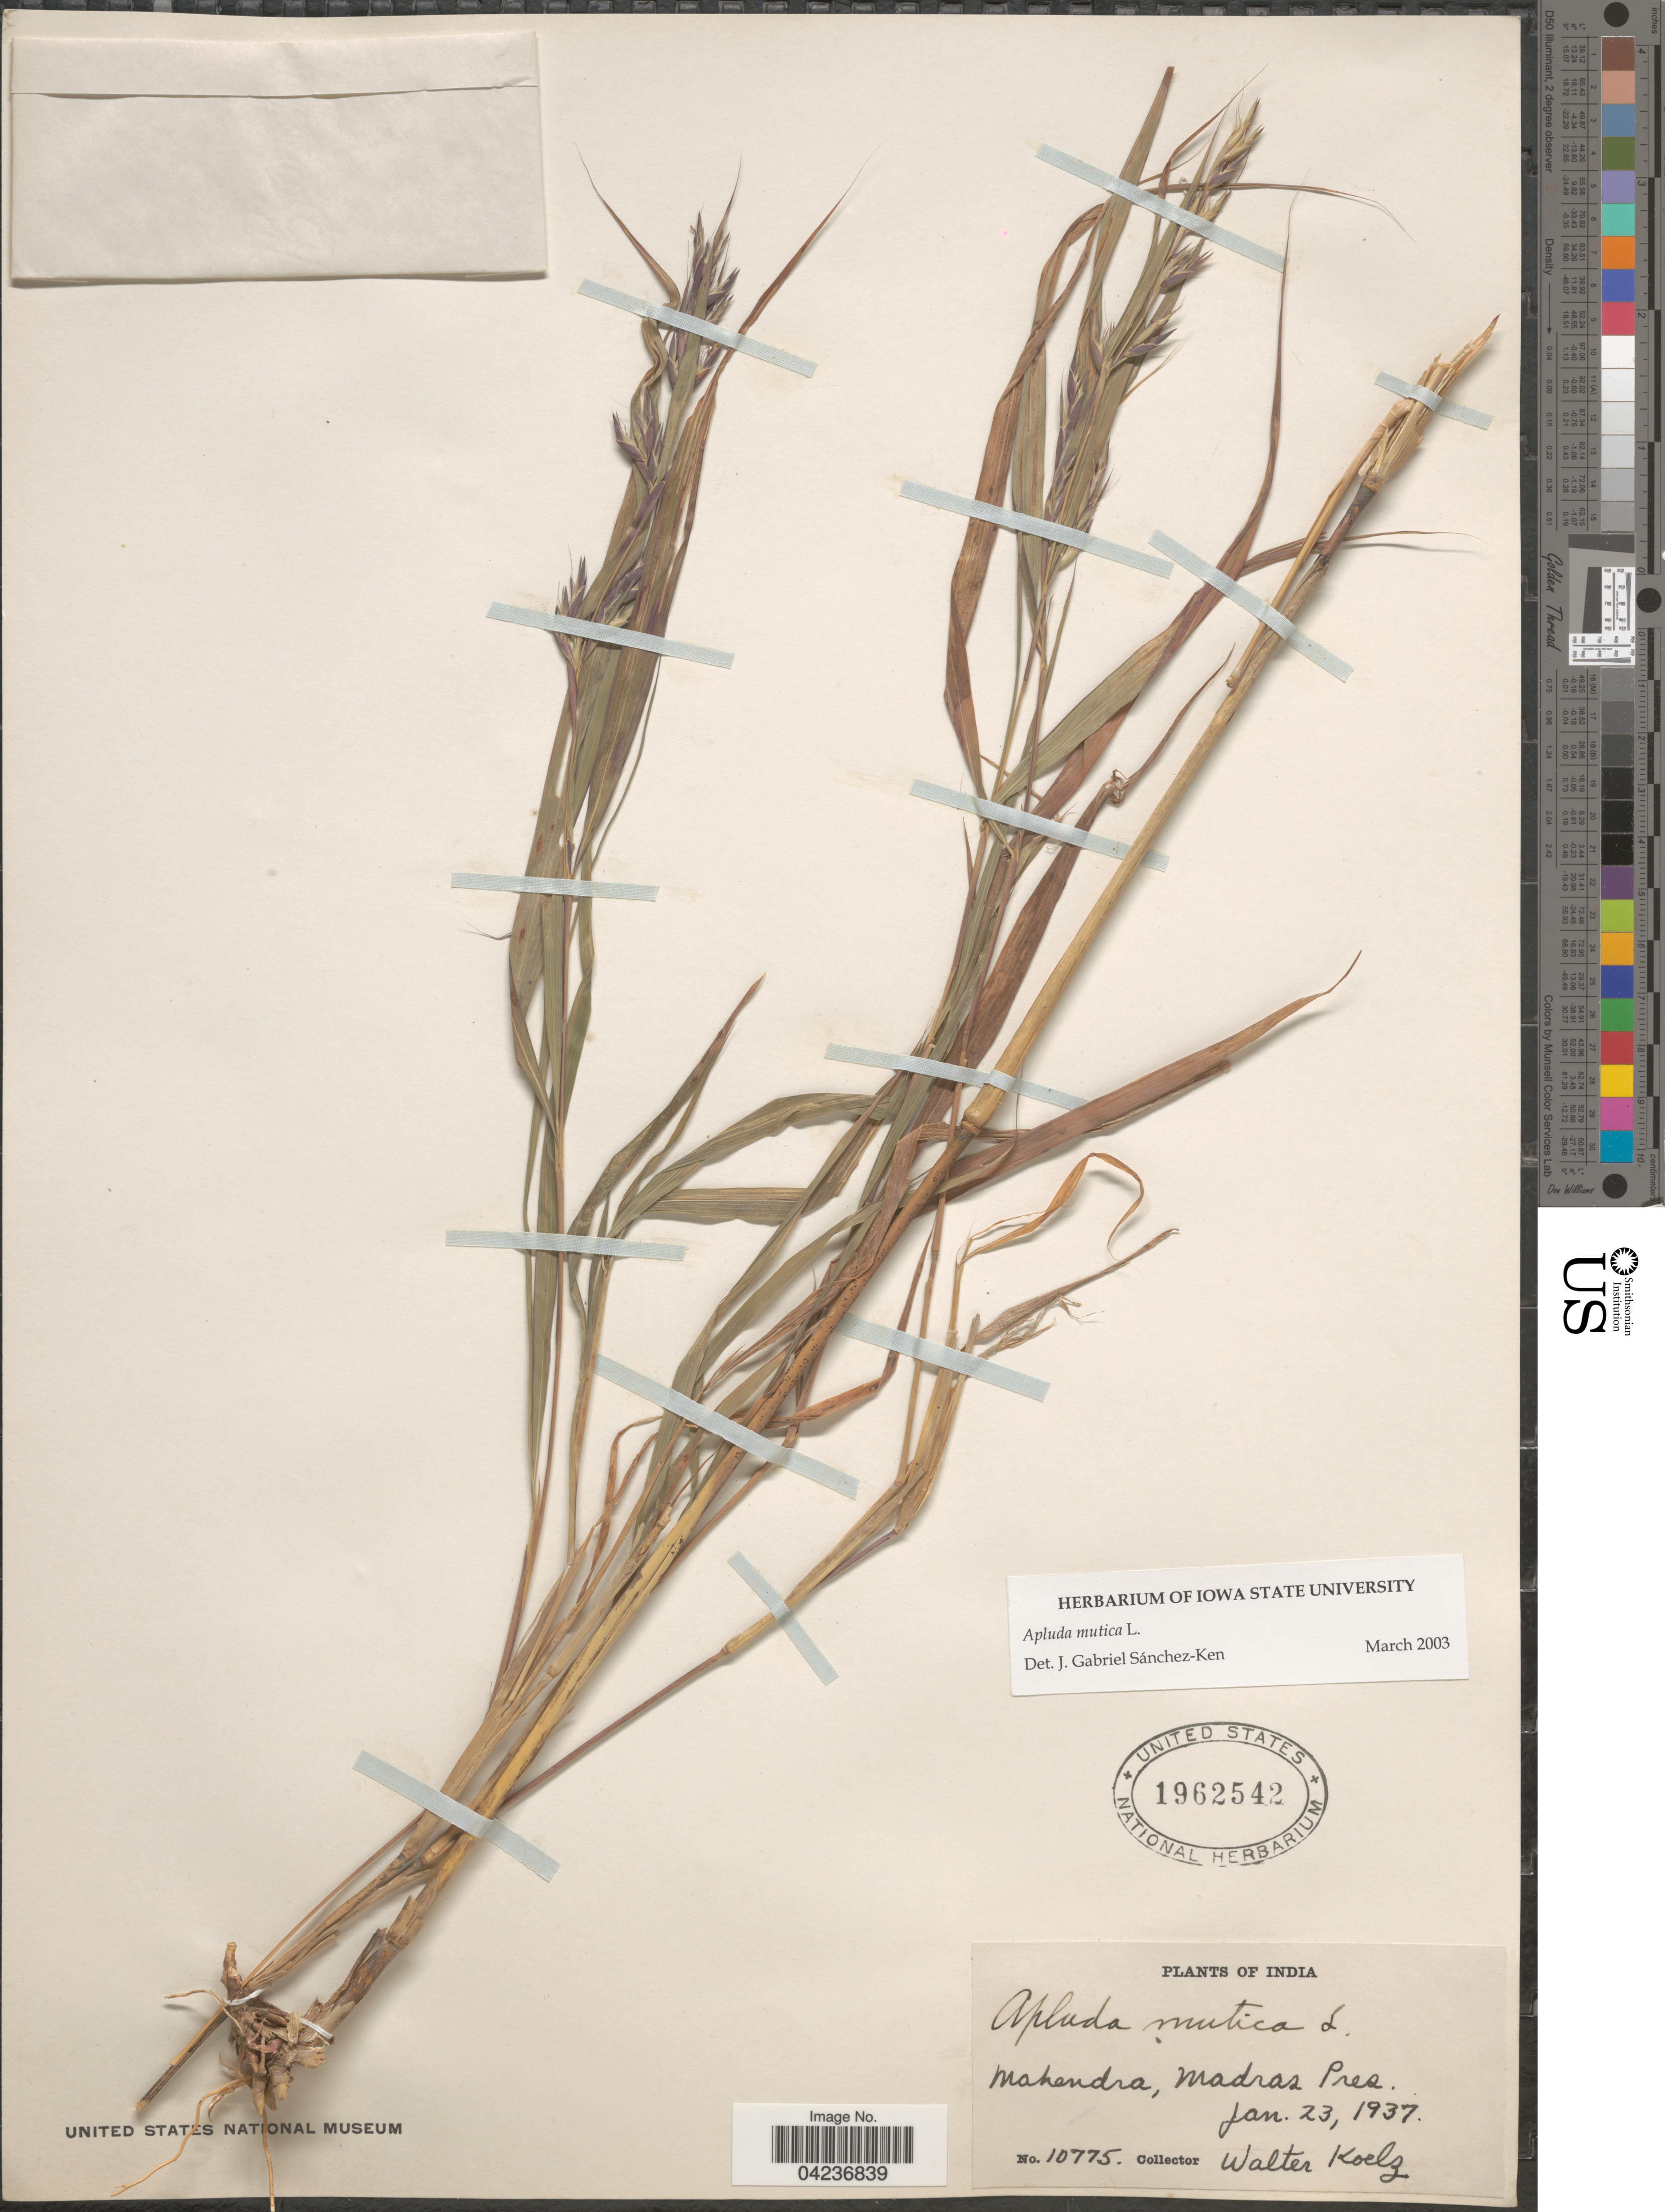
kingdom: Plantae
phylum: Tracheophyta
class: Liliopsida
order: Poales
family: Poaceae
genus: Apluda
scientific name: Apluda mutica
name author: L.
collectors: W. N. Koelz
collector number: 10775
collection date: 1937-01-23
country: India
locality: Mahendra, Madras Pres.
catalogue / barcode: US 1962542